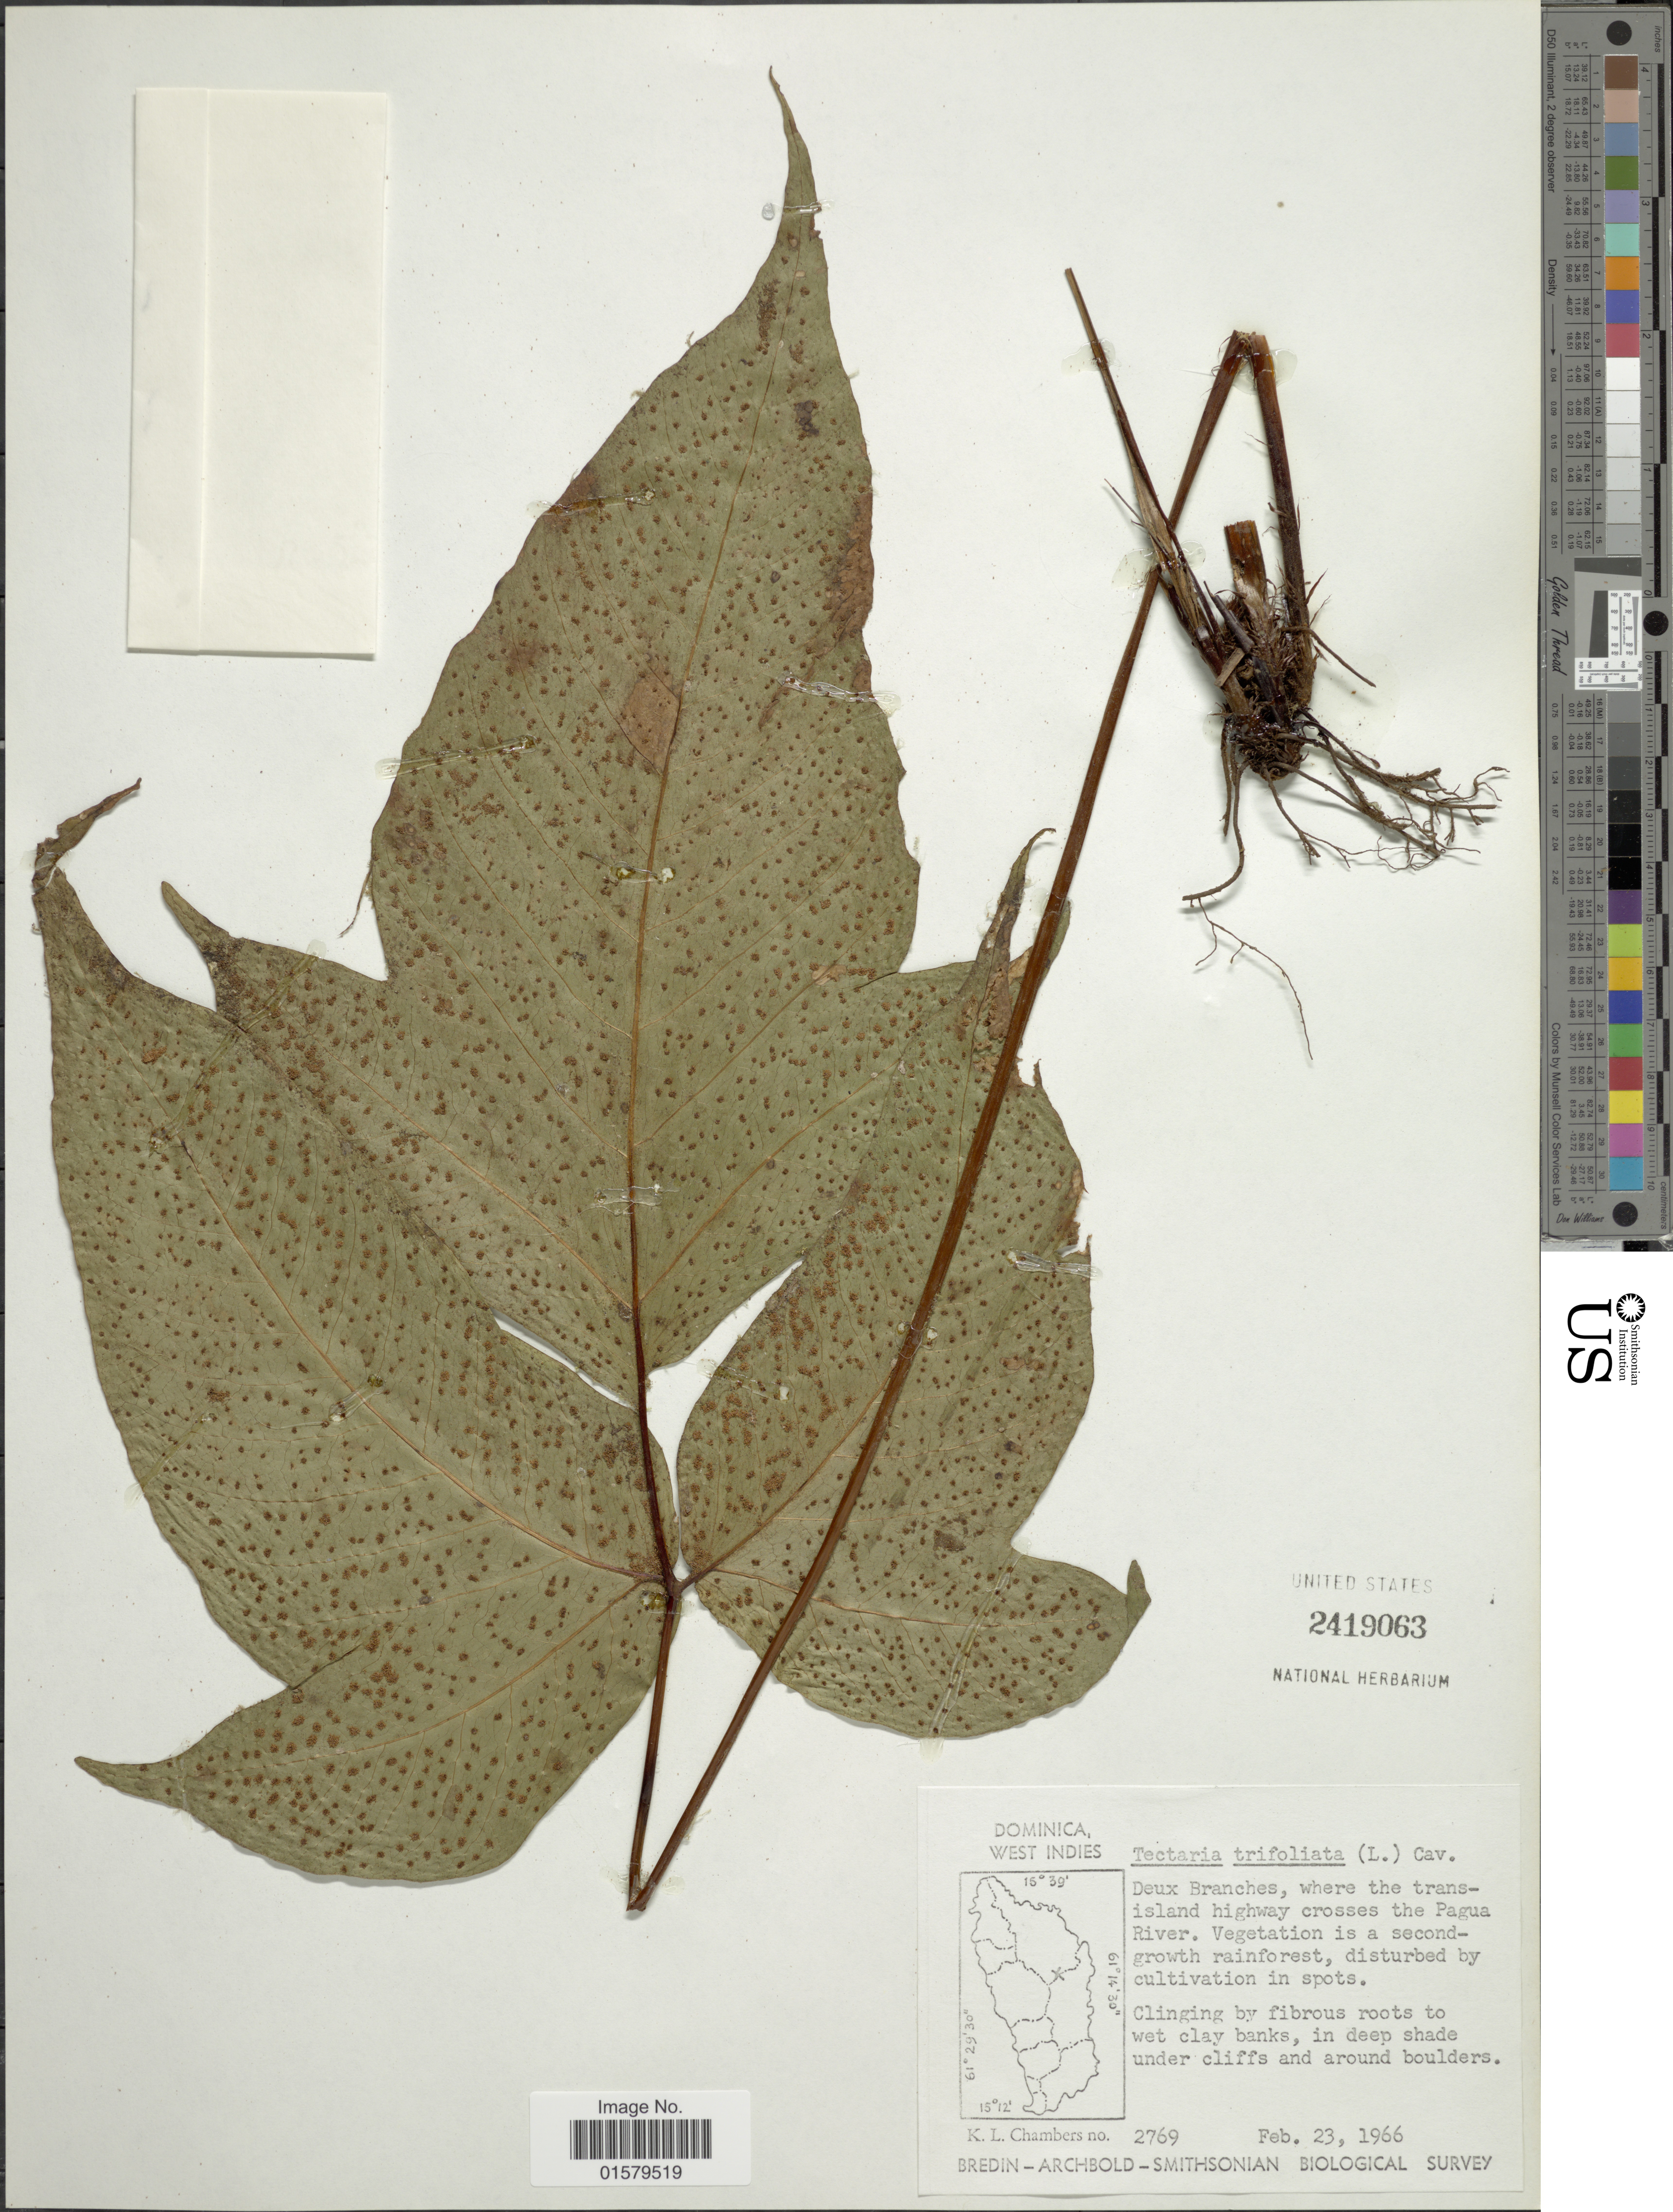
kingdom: Plantae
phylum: Tracheophyta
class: Polypodiopsida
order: Polypodiales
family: Tectariaceae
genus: Tectaria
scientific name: Tectaria trifoliata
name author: (L.) Cav.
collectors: K. Chambers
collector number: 2769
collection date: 1966-02-23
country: Dominica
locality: Deux Branches, where the transisland highway crossed the Pagua River. Vegetation is a second growth rainforest, disturbed by cultivation in spots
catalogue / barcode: US 2419063